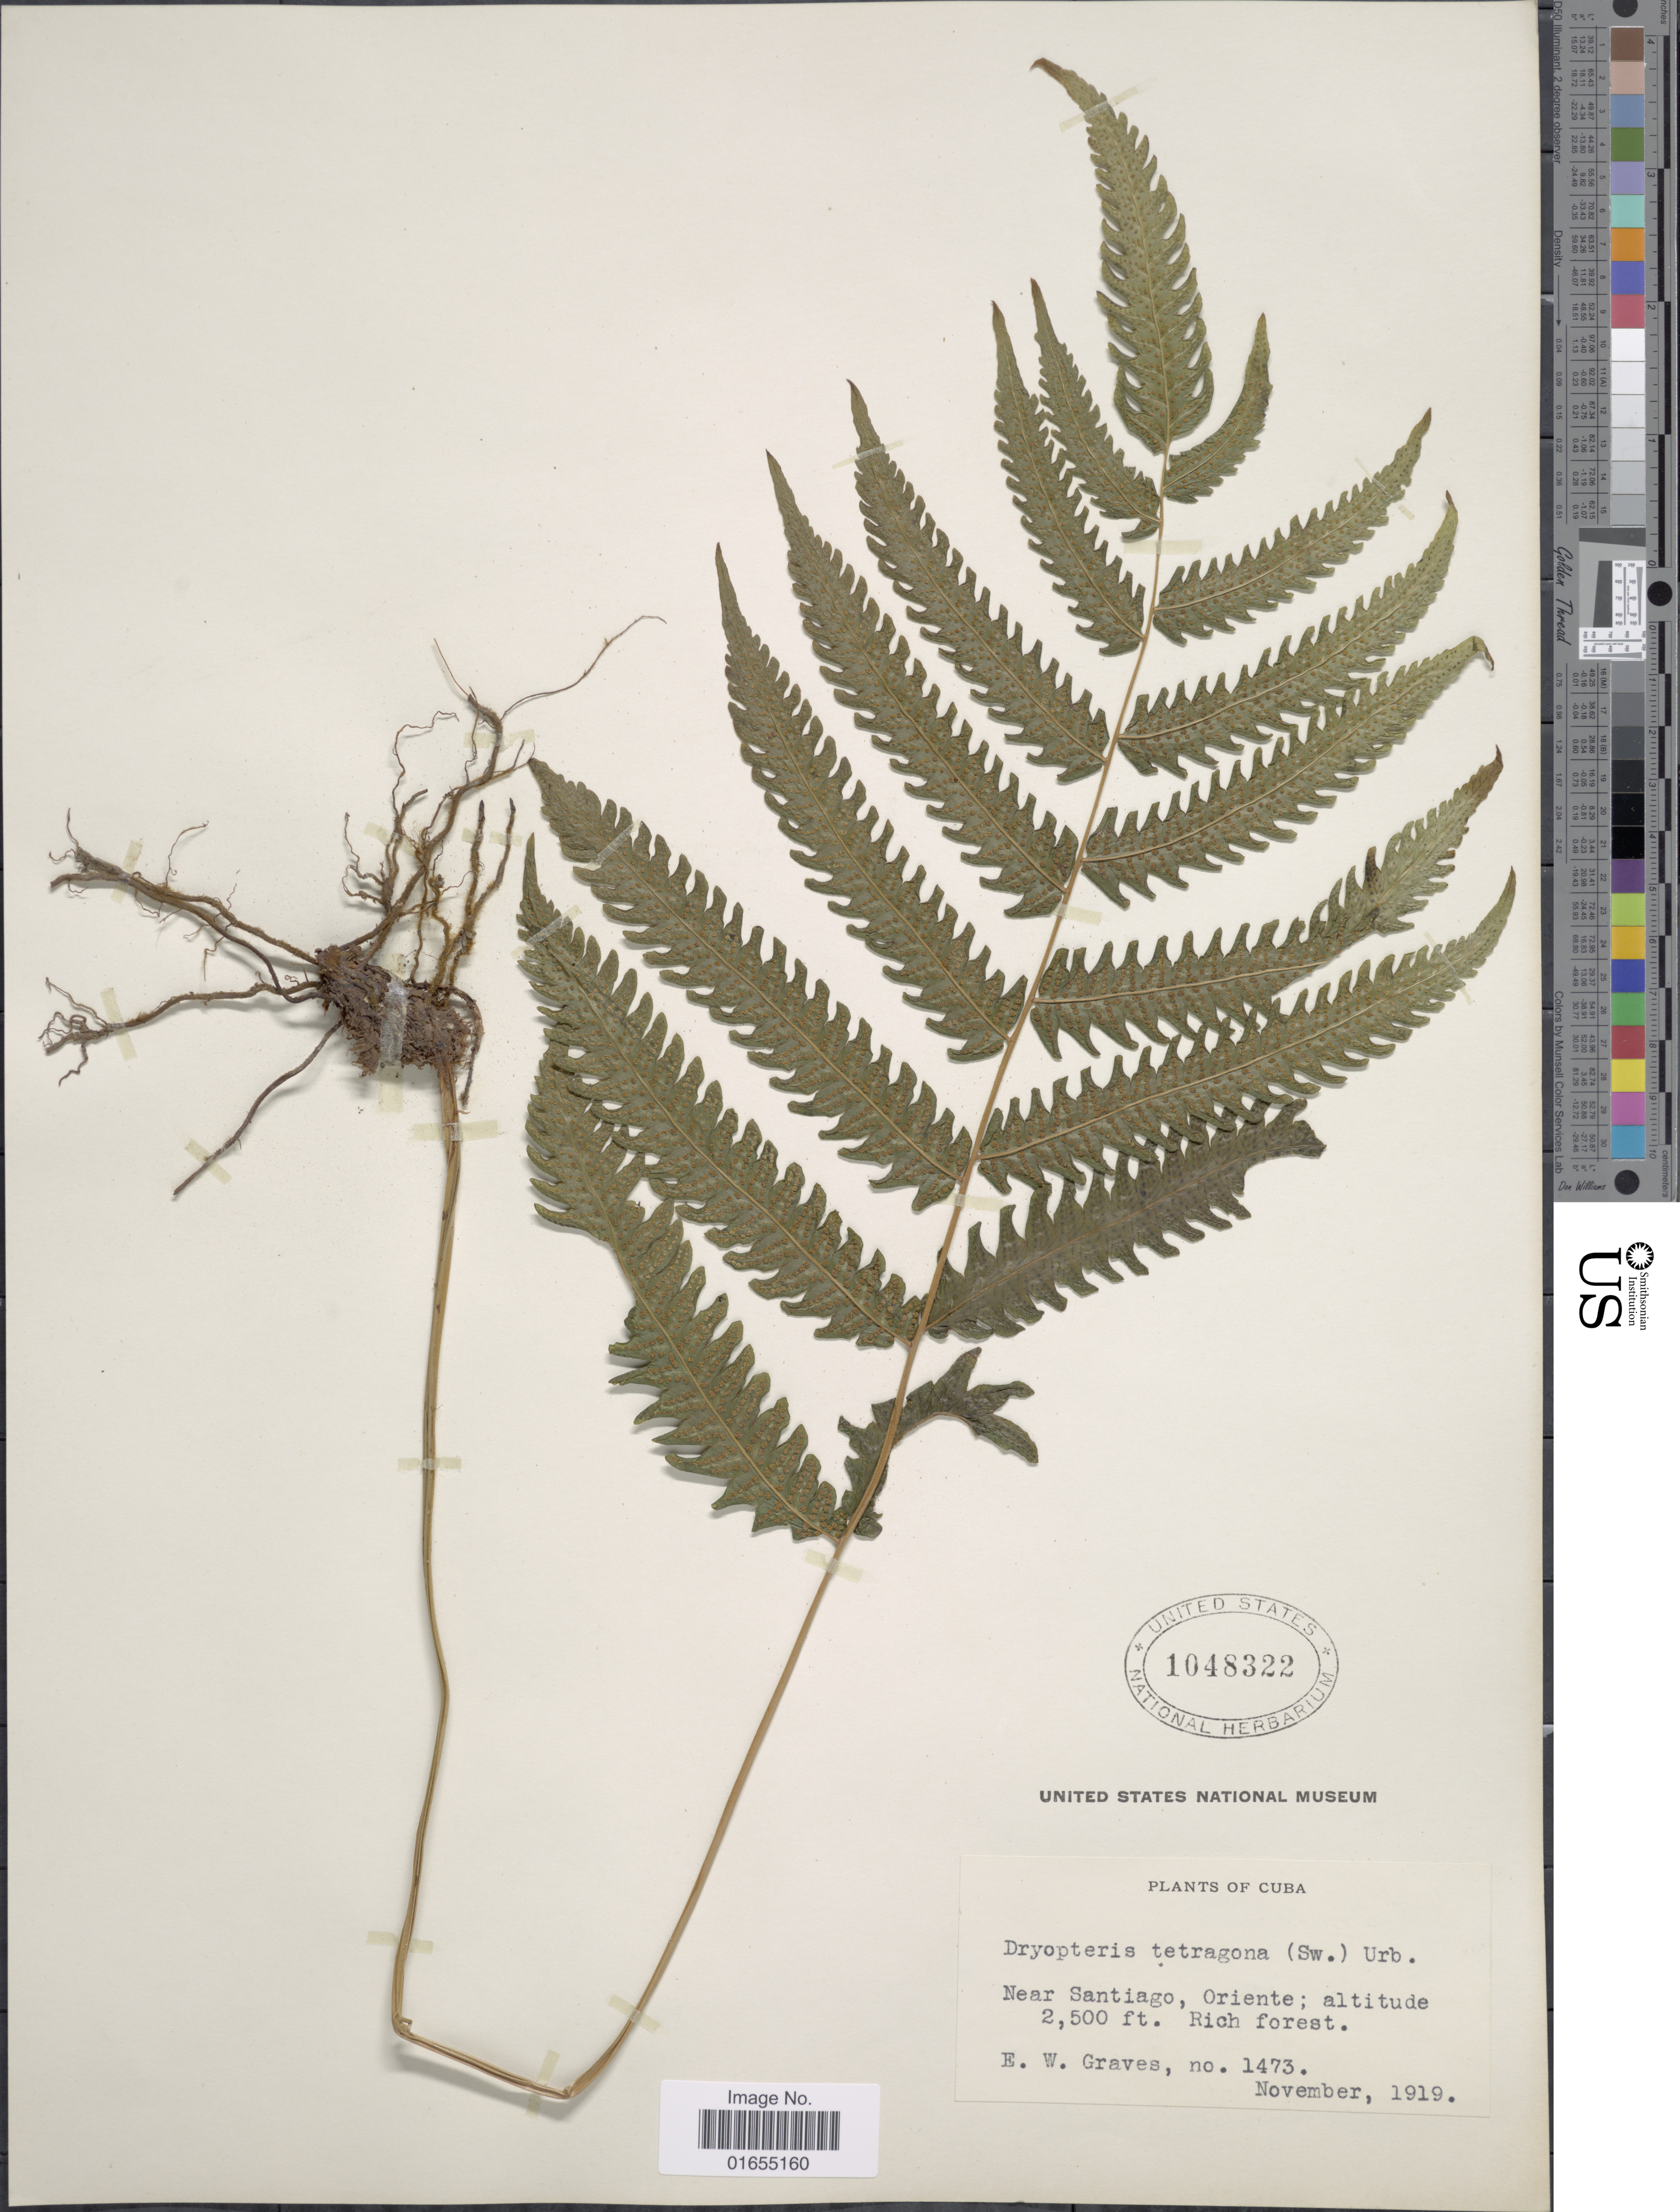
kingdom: Plantae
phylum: Tracheophyta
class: Polypodiopsida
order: Polypodiales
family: Thelypteridaceae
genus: Goniopteris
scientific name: Goniopteris subtetragona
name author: (Link) Vareschi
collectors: E. Graves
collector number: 1473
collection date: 1919-11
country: Cuba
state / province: Oriente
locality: Near Santiago, rich forest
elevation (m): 762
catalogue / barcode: US 1048322